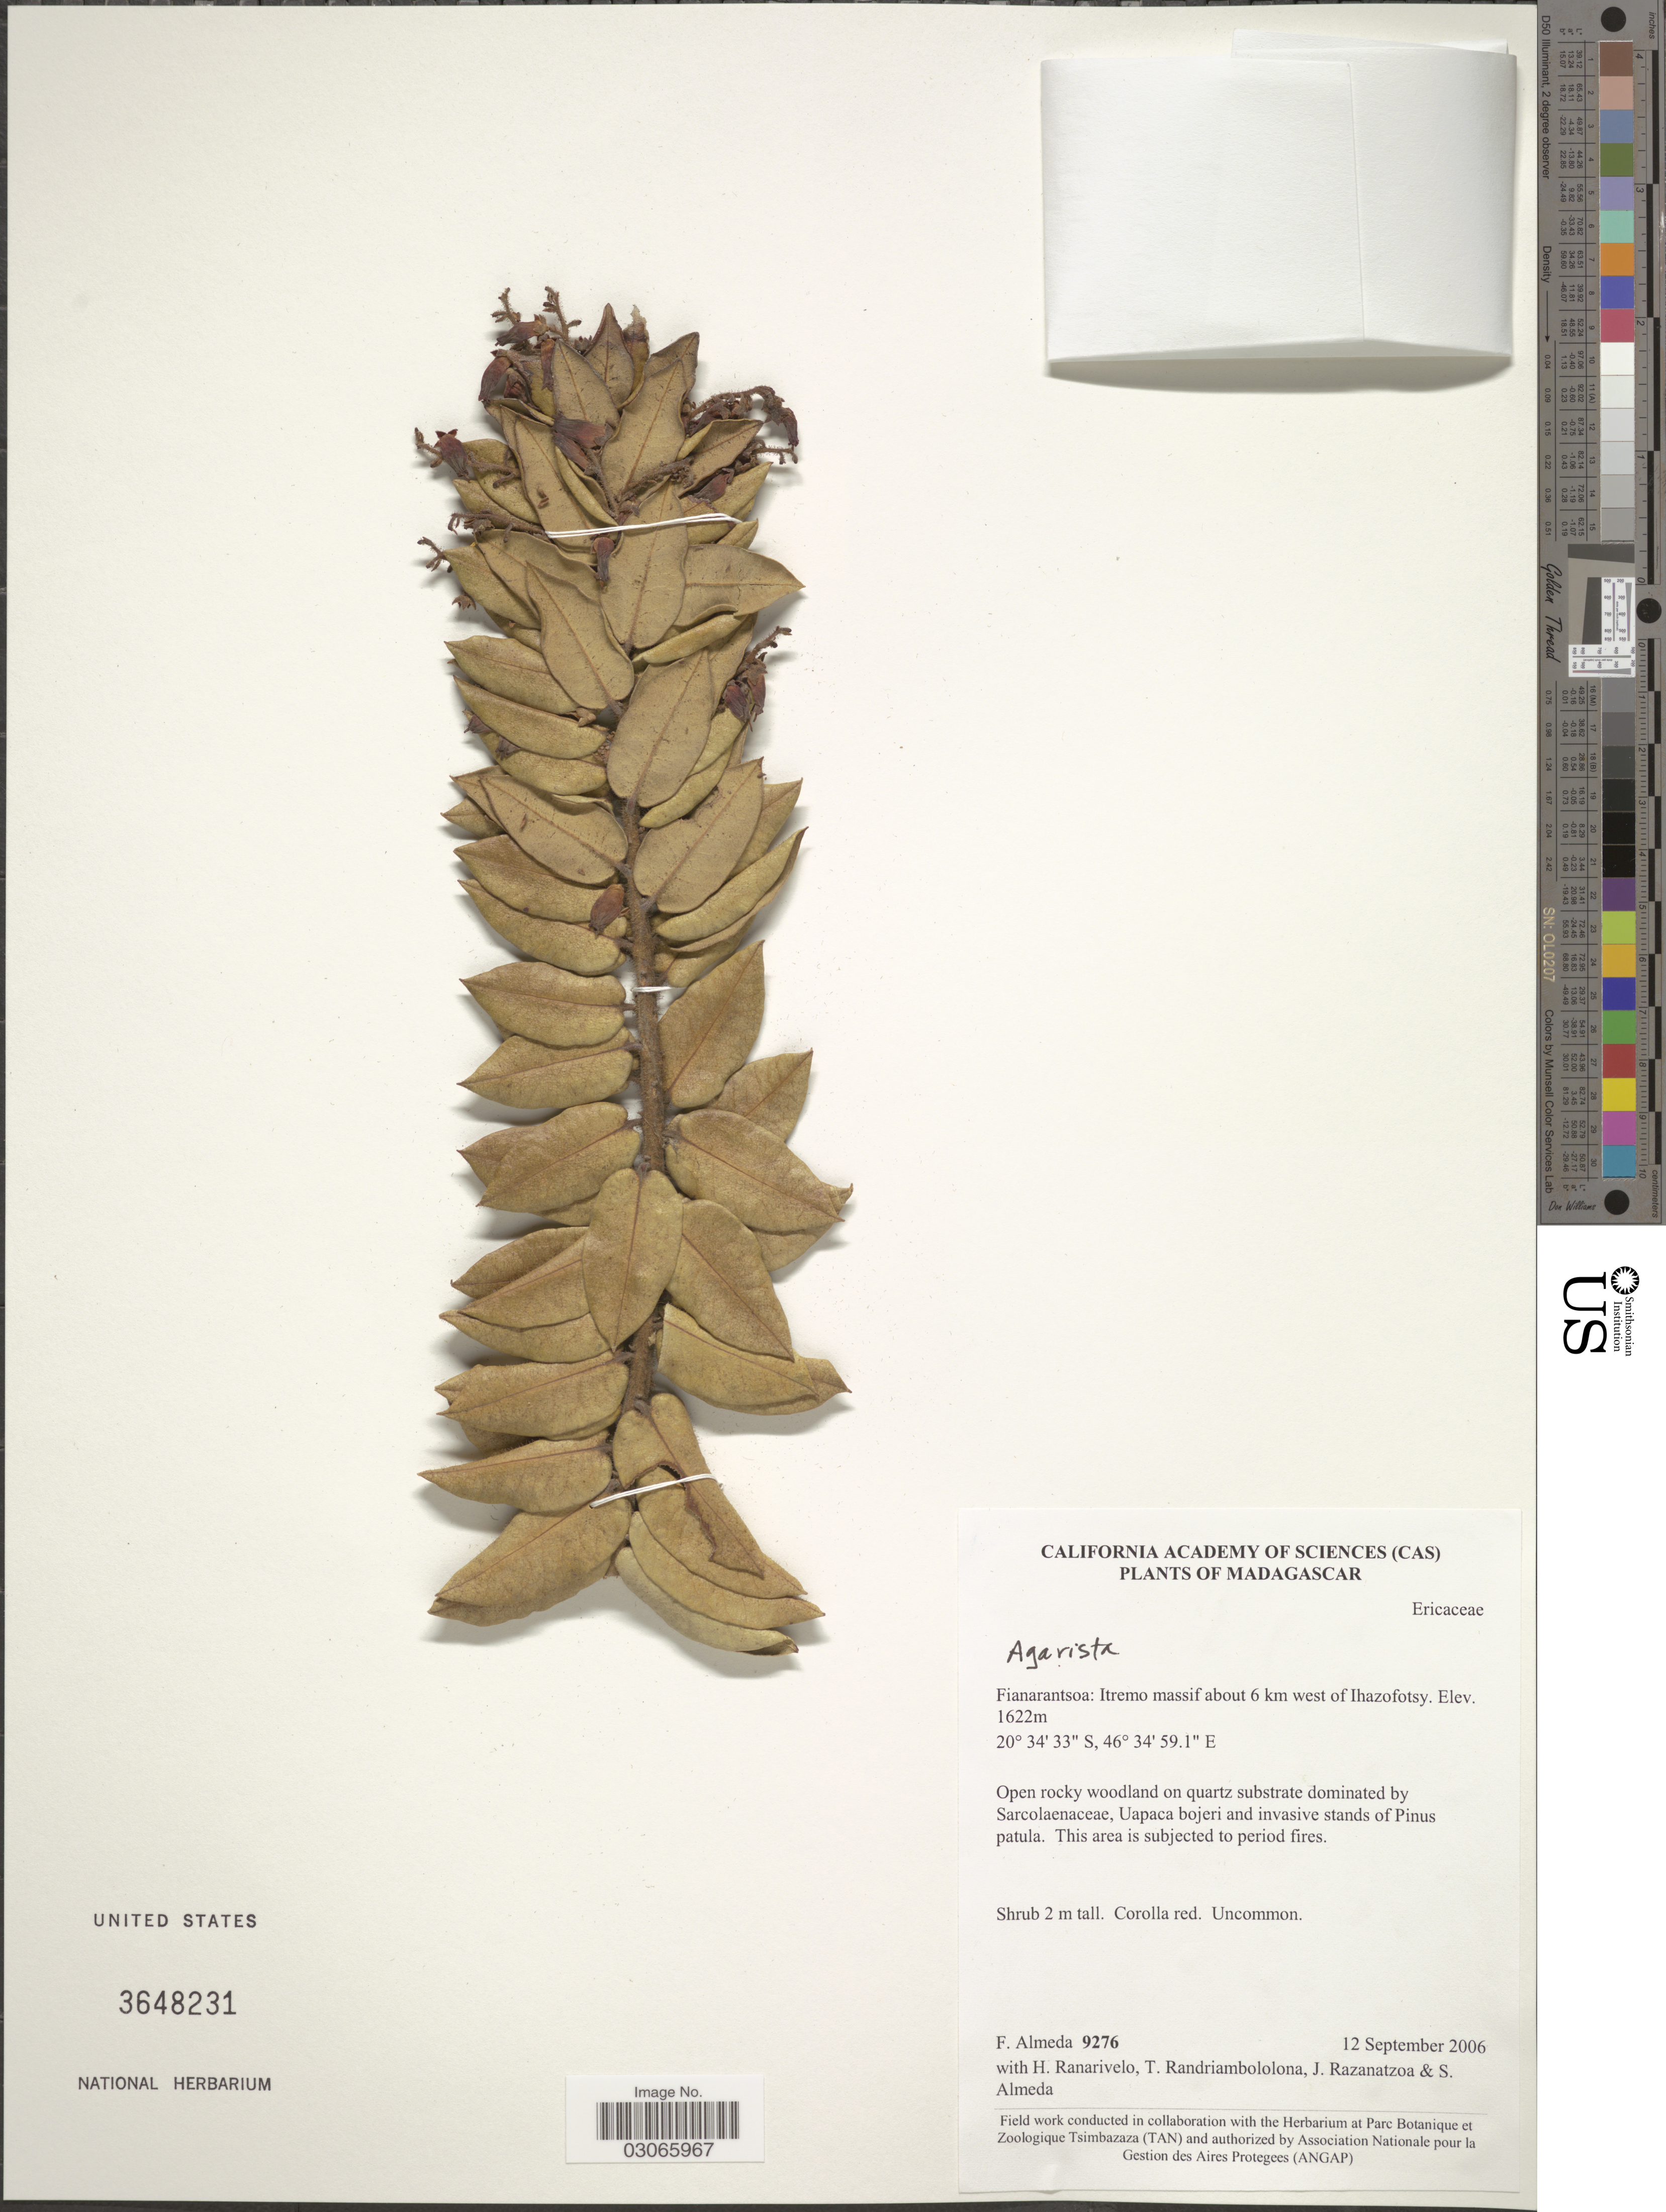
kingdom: Plantae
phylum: Tracheophyta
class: Magnoliopsida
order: Ericales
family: Ericaceae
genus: Agarista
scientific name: Agarista sp.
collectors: F. Almeda, H. Ranarivelo, T. Randriambololona, J. Razanatzoa & S. Almeda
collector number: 9276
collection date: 2006-09-12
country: Madagascar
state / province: Amoron'i Mania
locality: Itremo massif about 6 km west of Ihazofotsy.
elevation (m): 1622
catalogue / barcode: US 3648231